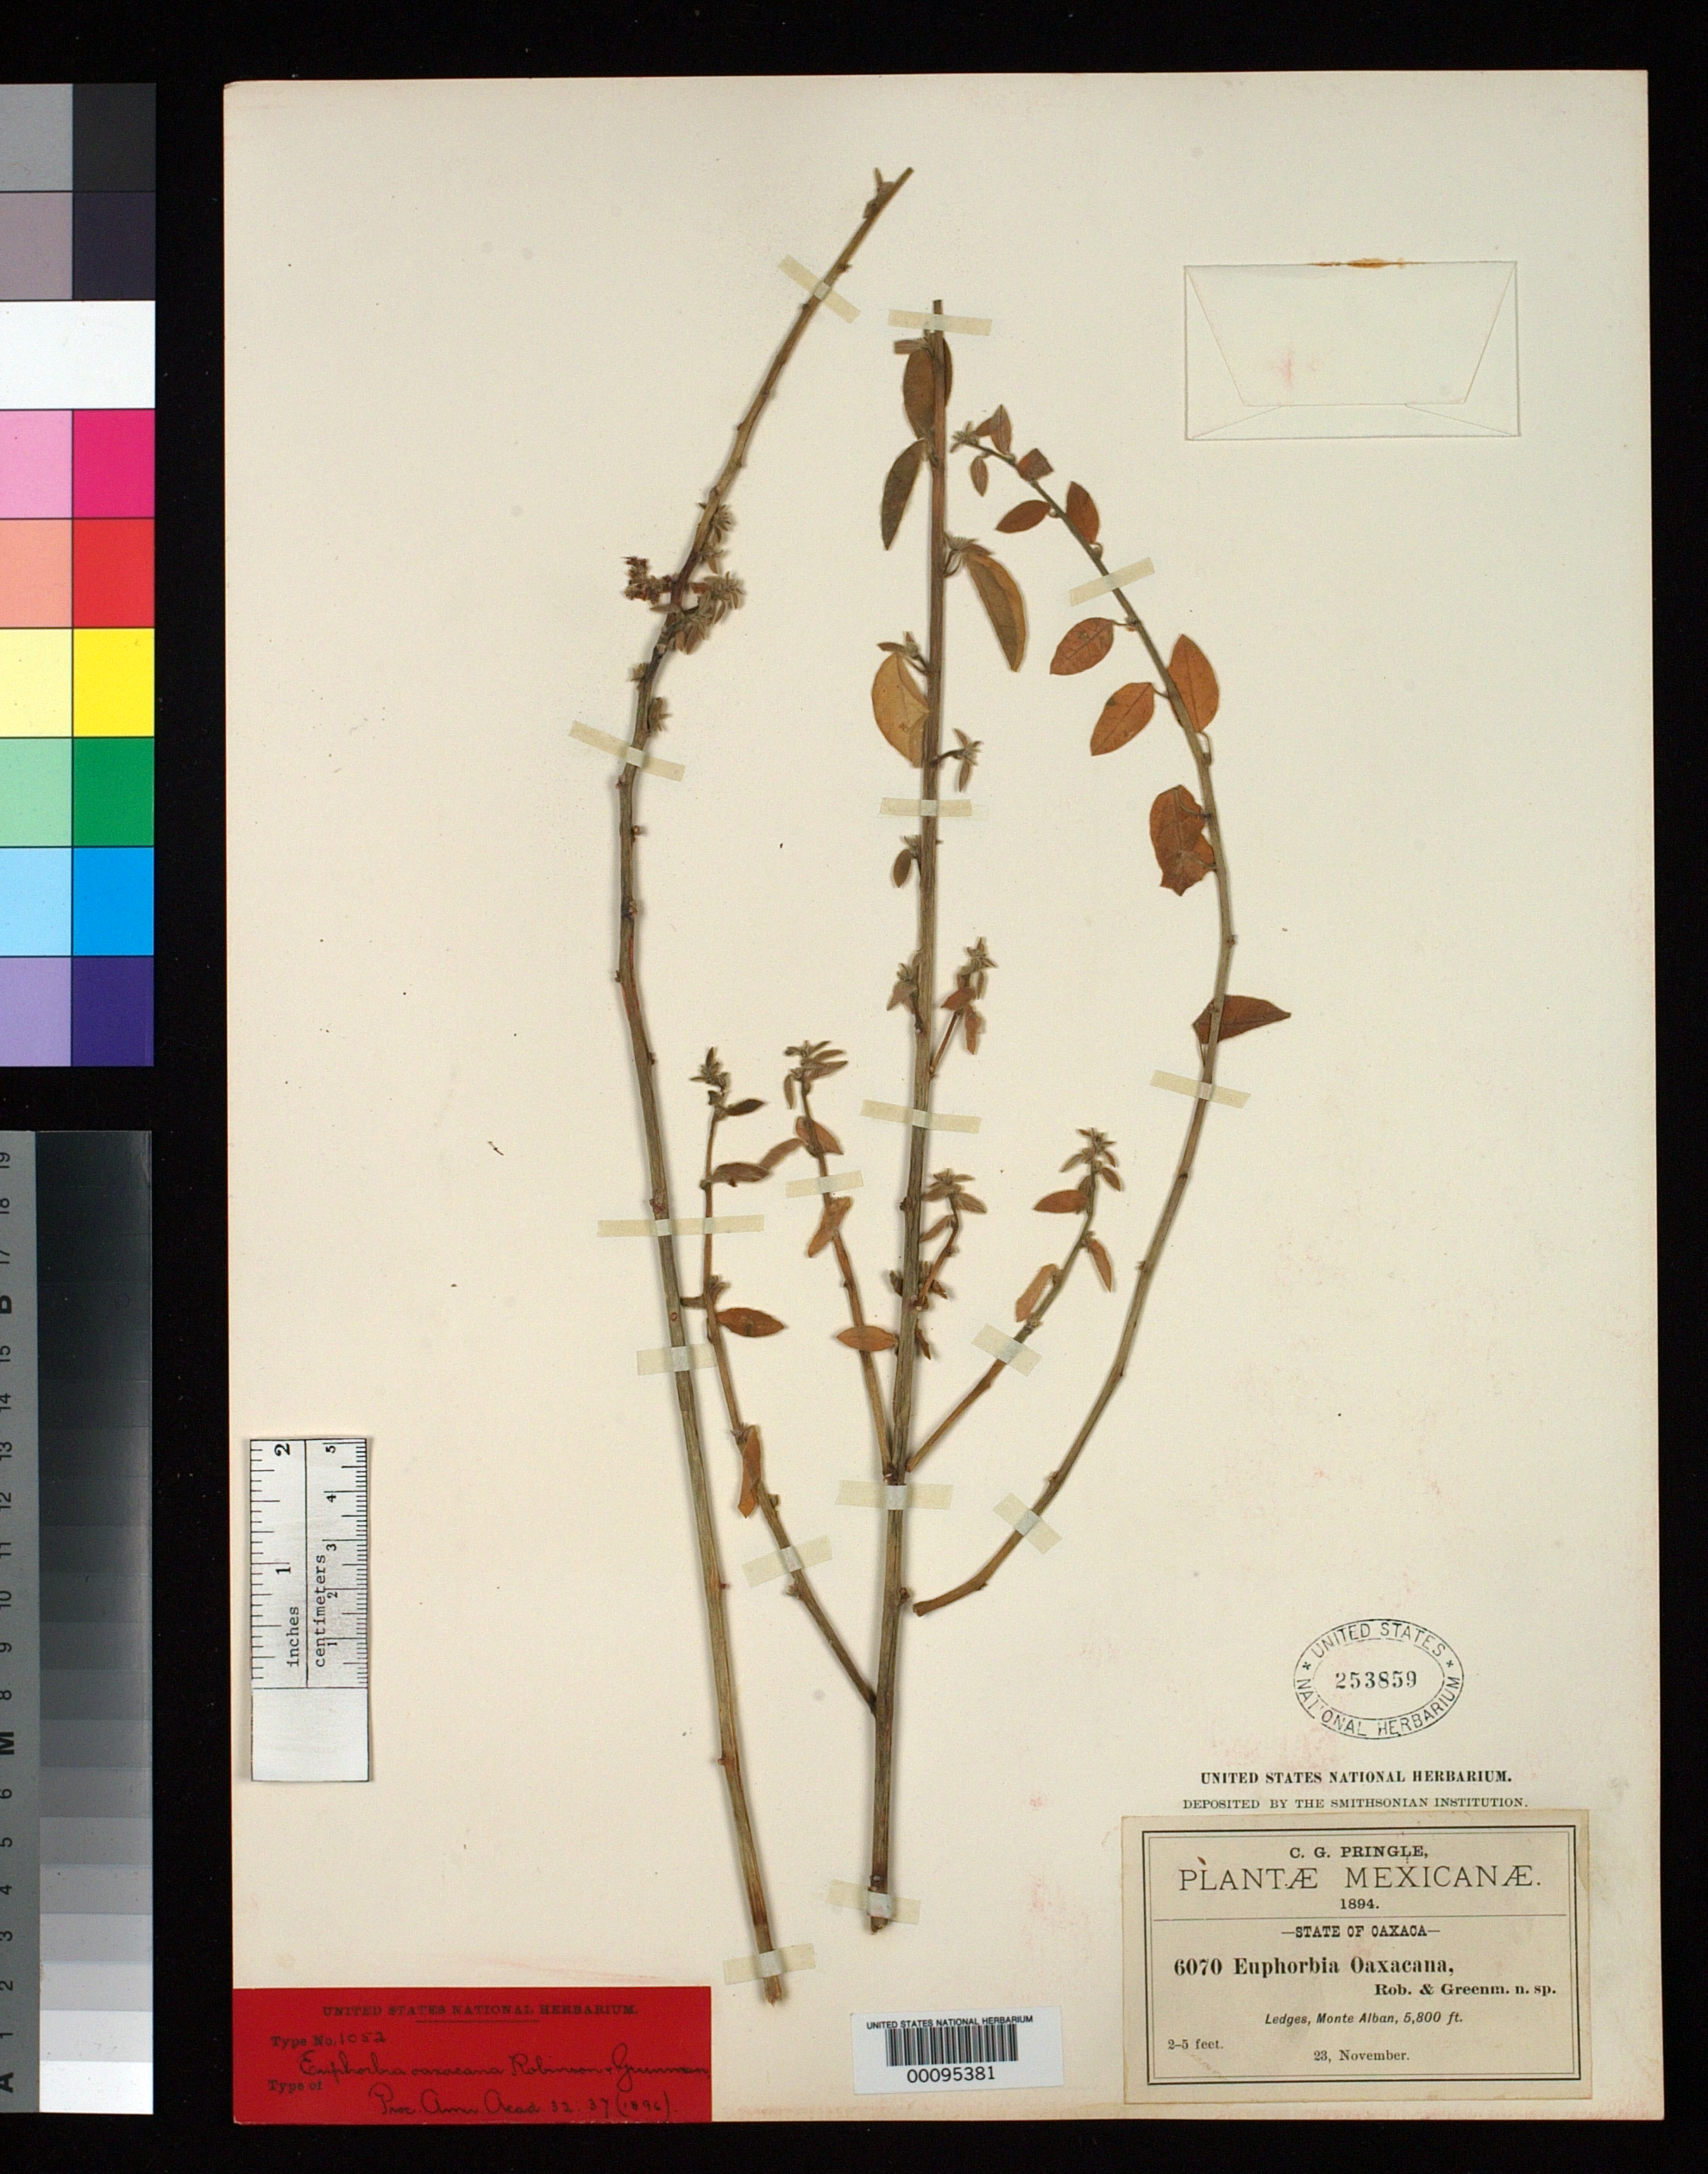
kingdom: Plantae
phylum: Tracheophyta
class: Magnoliopsida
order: Malpighiales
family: Euphorbiaceae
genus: Euphorbia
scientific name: Euphorbia oaxacana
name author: B.L. Rob. & Greenm.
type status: Isotype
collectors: C. G. Pringle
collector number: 6070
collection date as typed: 23 Nov 1894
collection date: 1894-11-23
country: Mexico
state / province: Oaxaca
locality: Monte Alban.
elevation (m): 1768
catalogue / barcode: US 253859